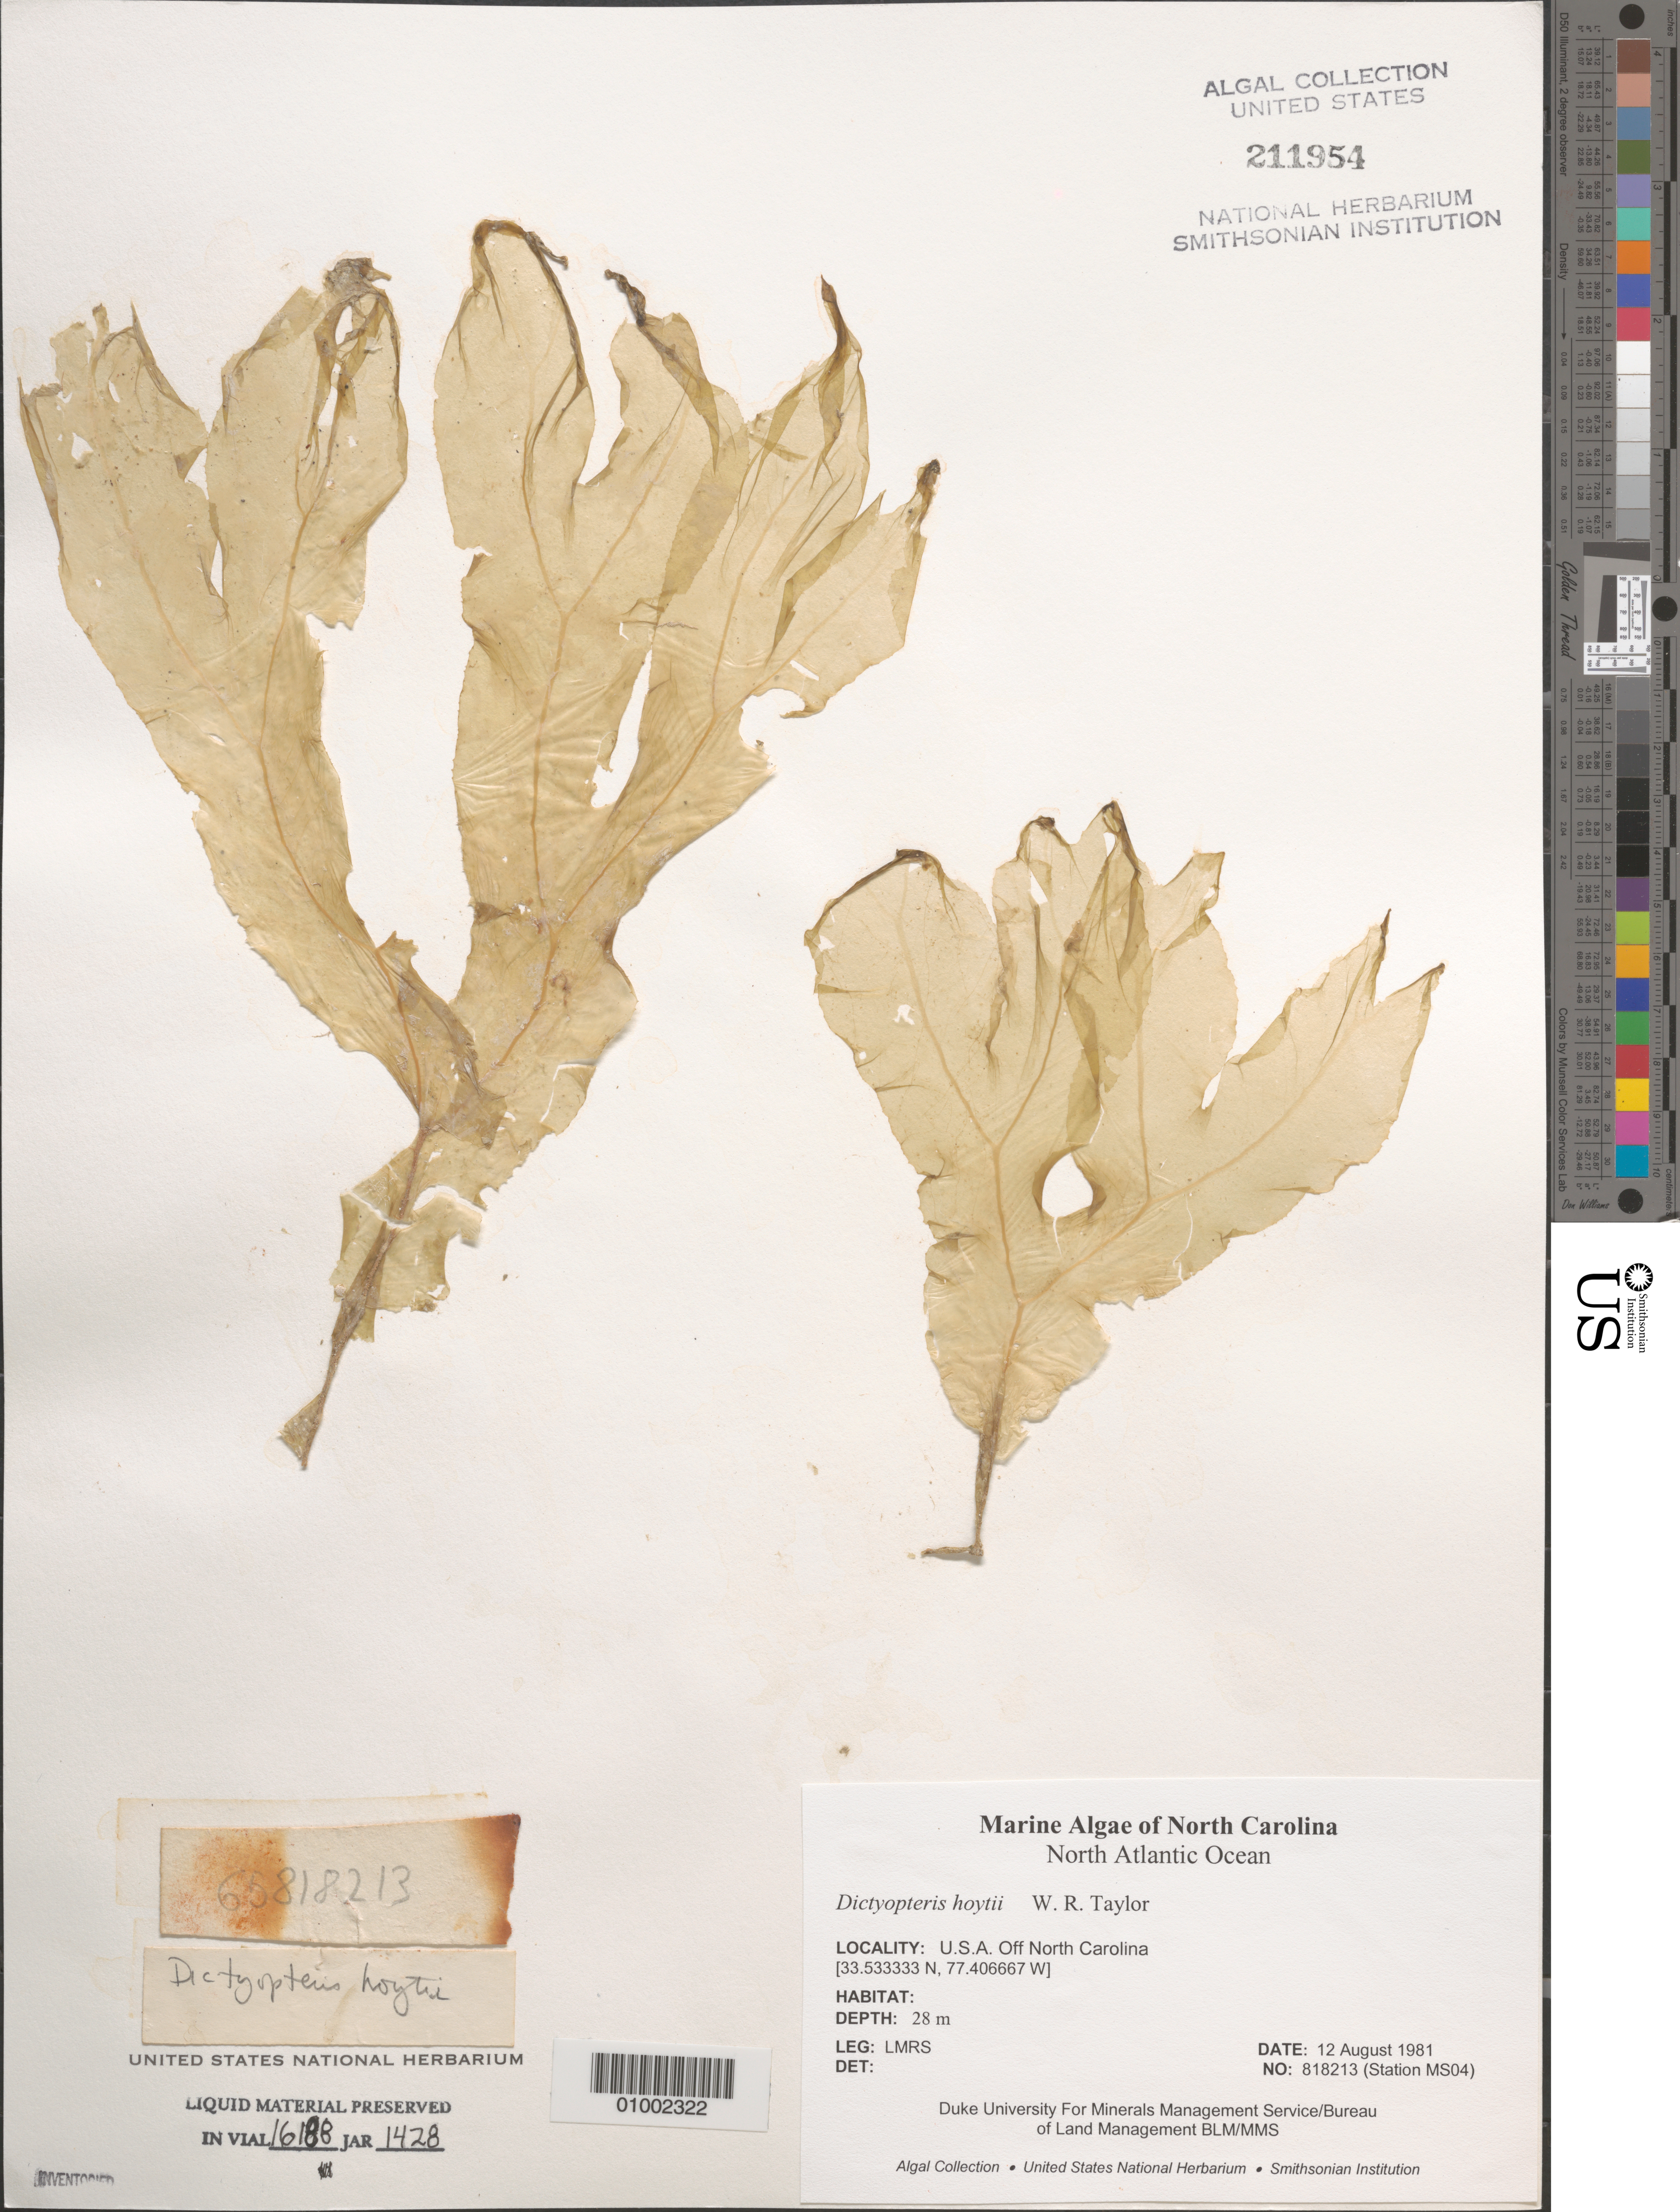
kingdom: Chromista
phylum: Ochrophyta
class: Phaeophyceae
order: Dictyotales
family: Dictyotaceae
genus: Dictyopteris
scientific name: Dictyopteris hoytii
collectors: LMRS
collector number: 818213 (Station MS04)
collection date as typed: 12 Aug 1981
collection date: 1981-08-12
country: United States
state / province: North Carolina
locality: North Atlantic Ocean off North Carolina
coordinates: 33.533333 N, 77.406667 W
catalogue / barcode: US 211954